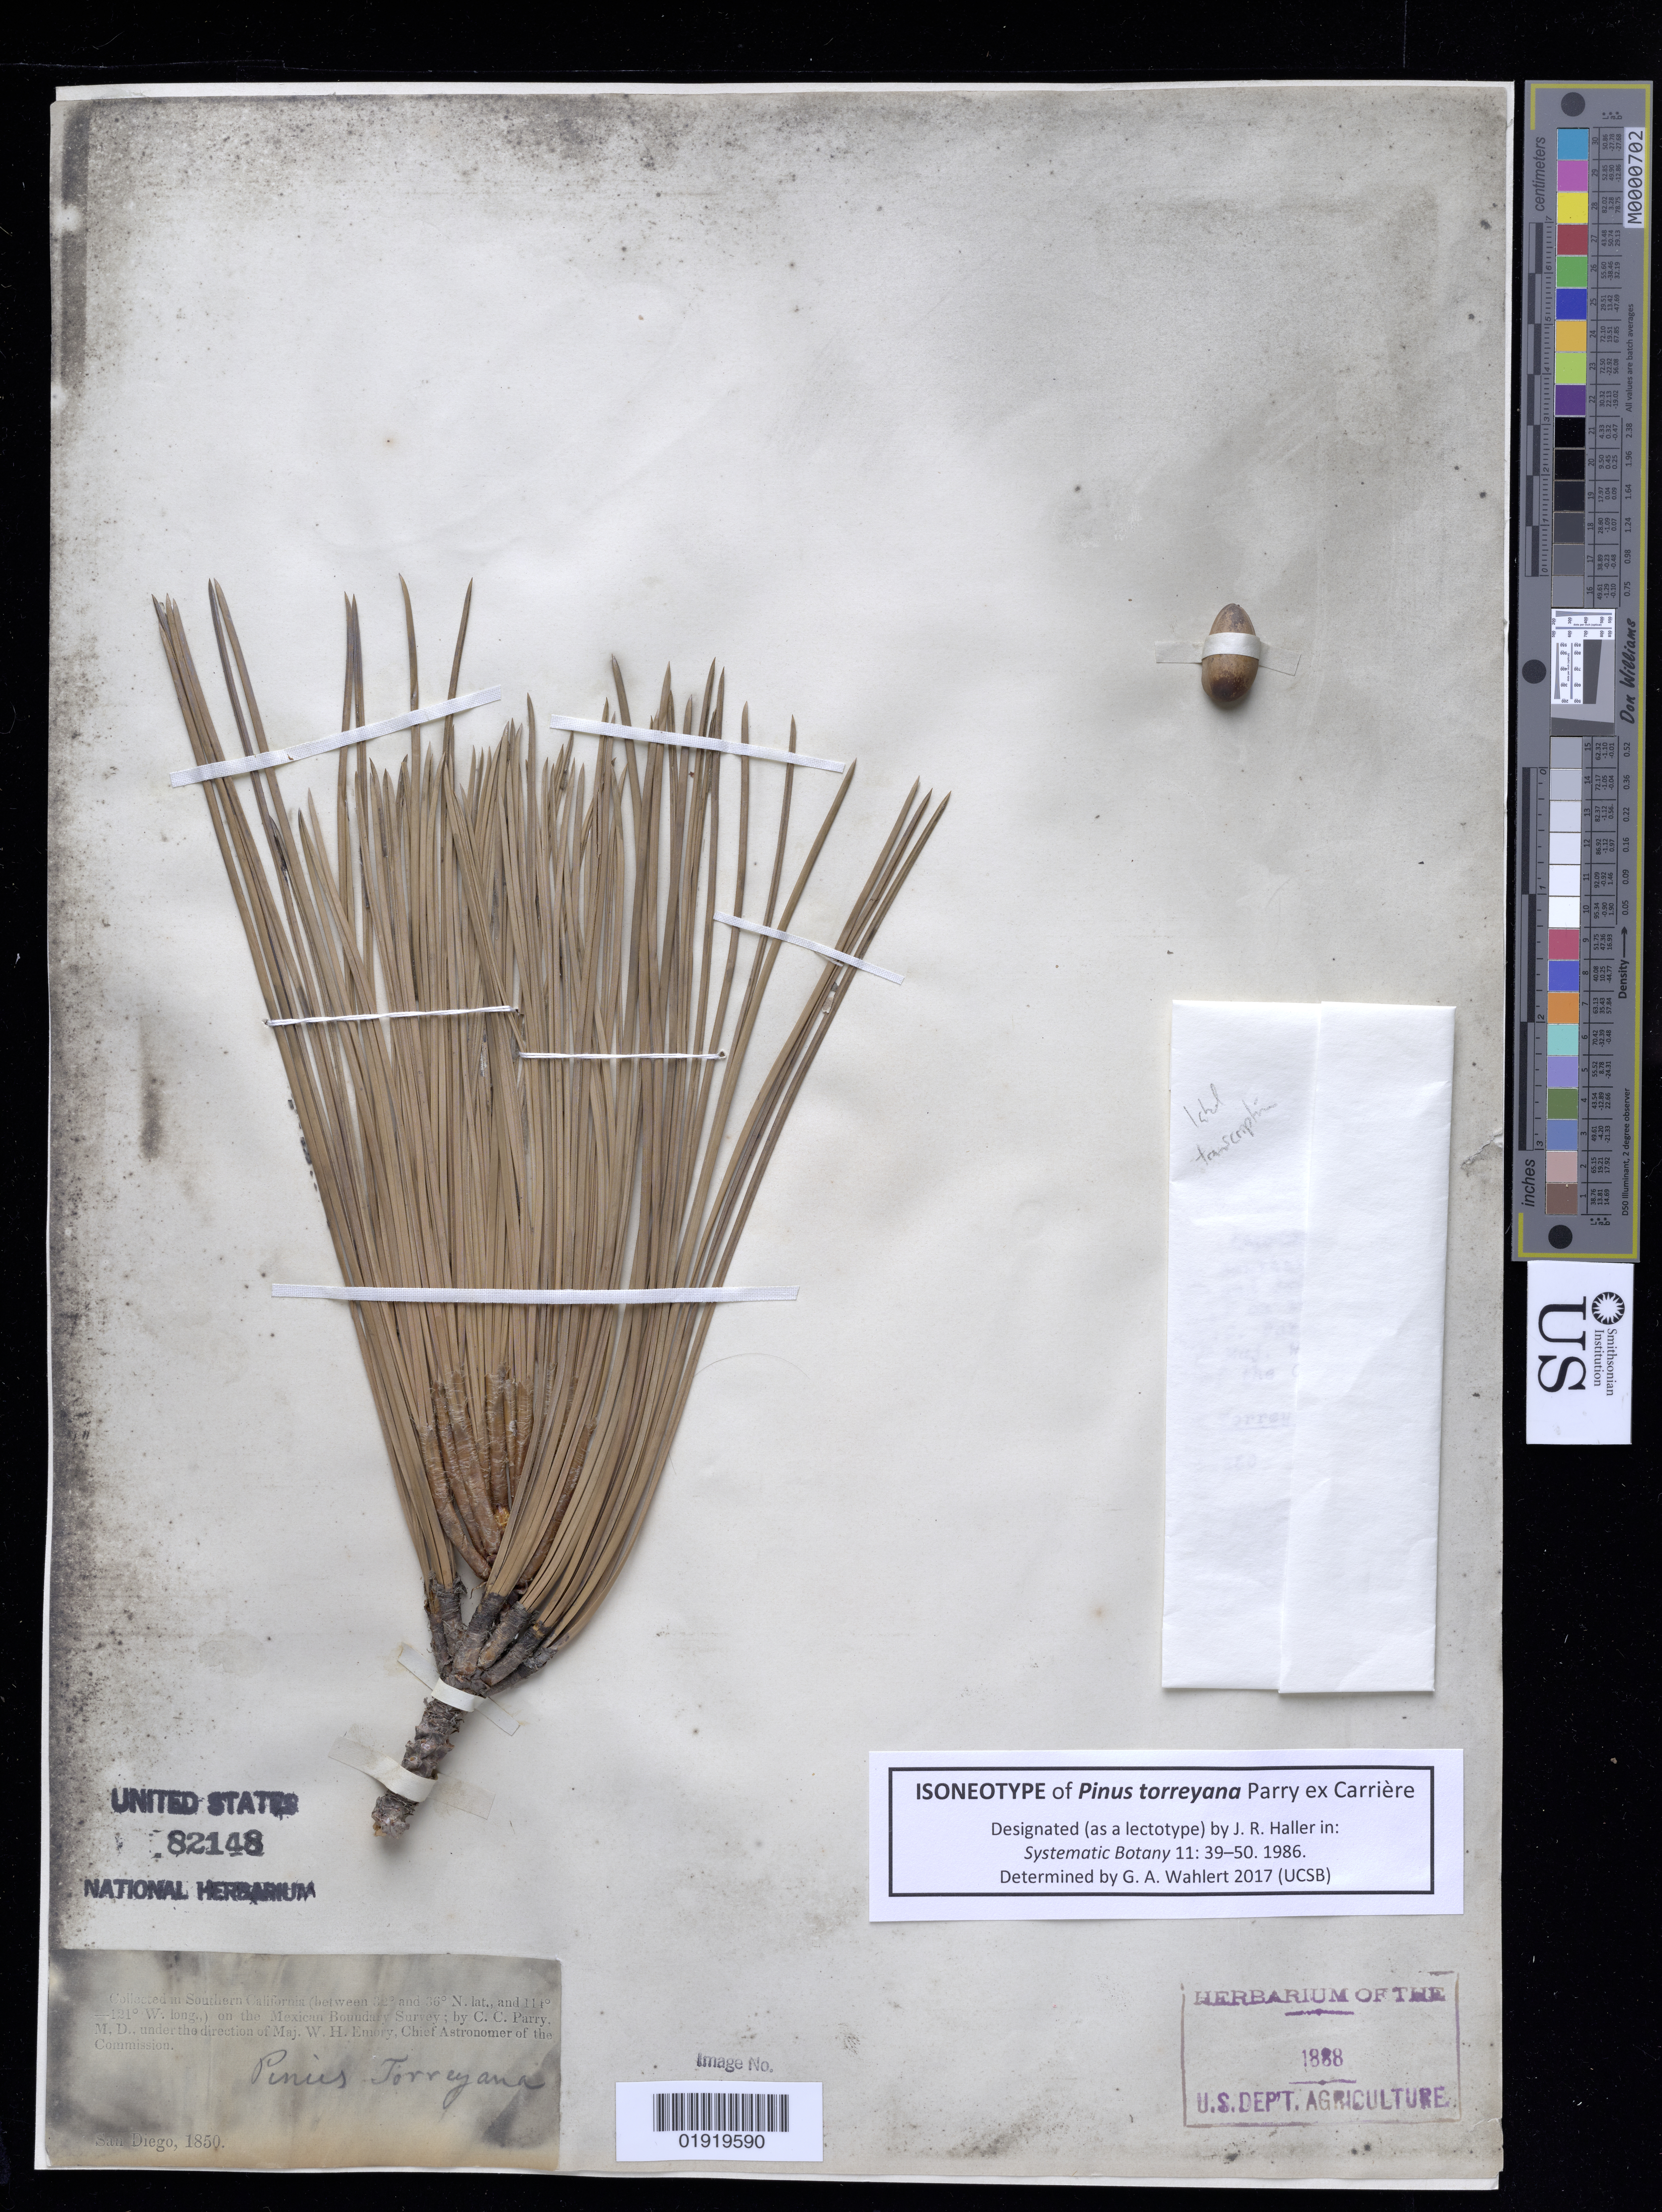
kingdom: Plantae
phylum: Tracheophyta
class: Pinopsida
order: Pinales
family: Pinaceae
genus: Pinus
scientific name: Pinus torreyana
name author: Parry ex Carrière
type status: Isolectotype; Original Material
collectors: C. C. Parry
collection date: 1850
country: United States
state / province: California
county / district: San Diego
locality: Southern California, San Diego.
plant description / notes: Annotated (2017) and published (2018) by G.A. Wahlert as "isoneotype... designated (as lectotype) by J.R. Haller...." Haller (1986) referred to this collection as part of the original material, and as such it is correctly a lectotype rather than a neotype, even if uncited material (see Art. 9.12); Also affixed to this sheet is a packet annotated "Pinus Torreyana seeds - near San Diego / from Dr. Palmer 1875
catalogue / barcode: US 82148